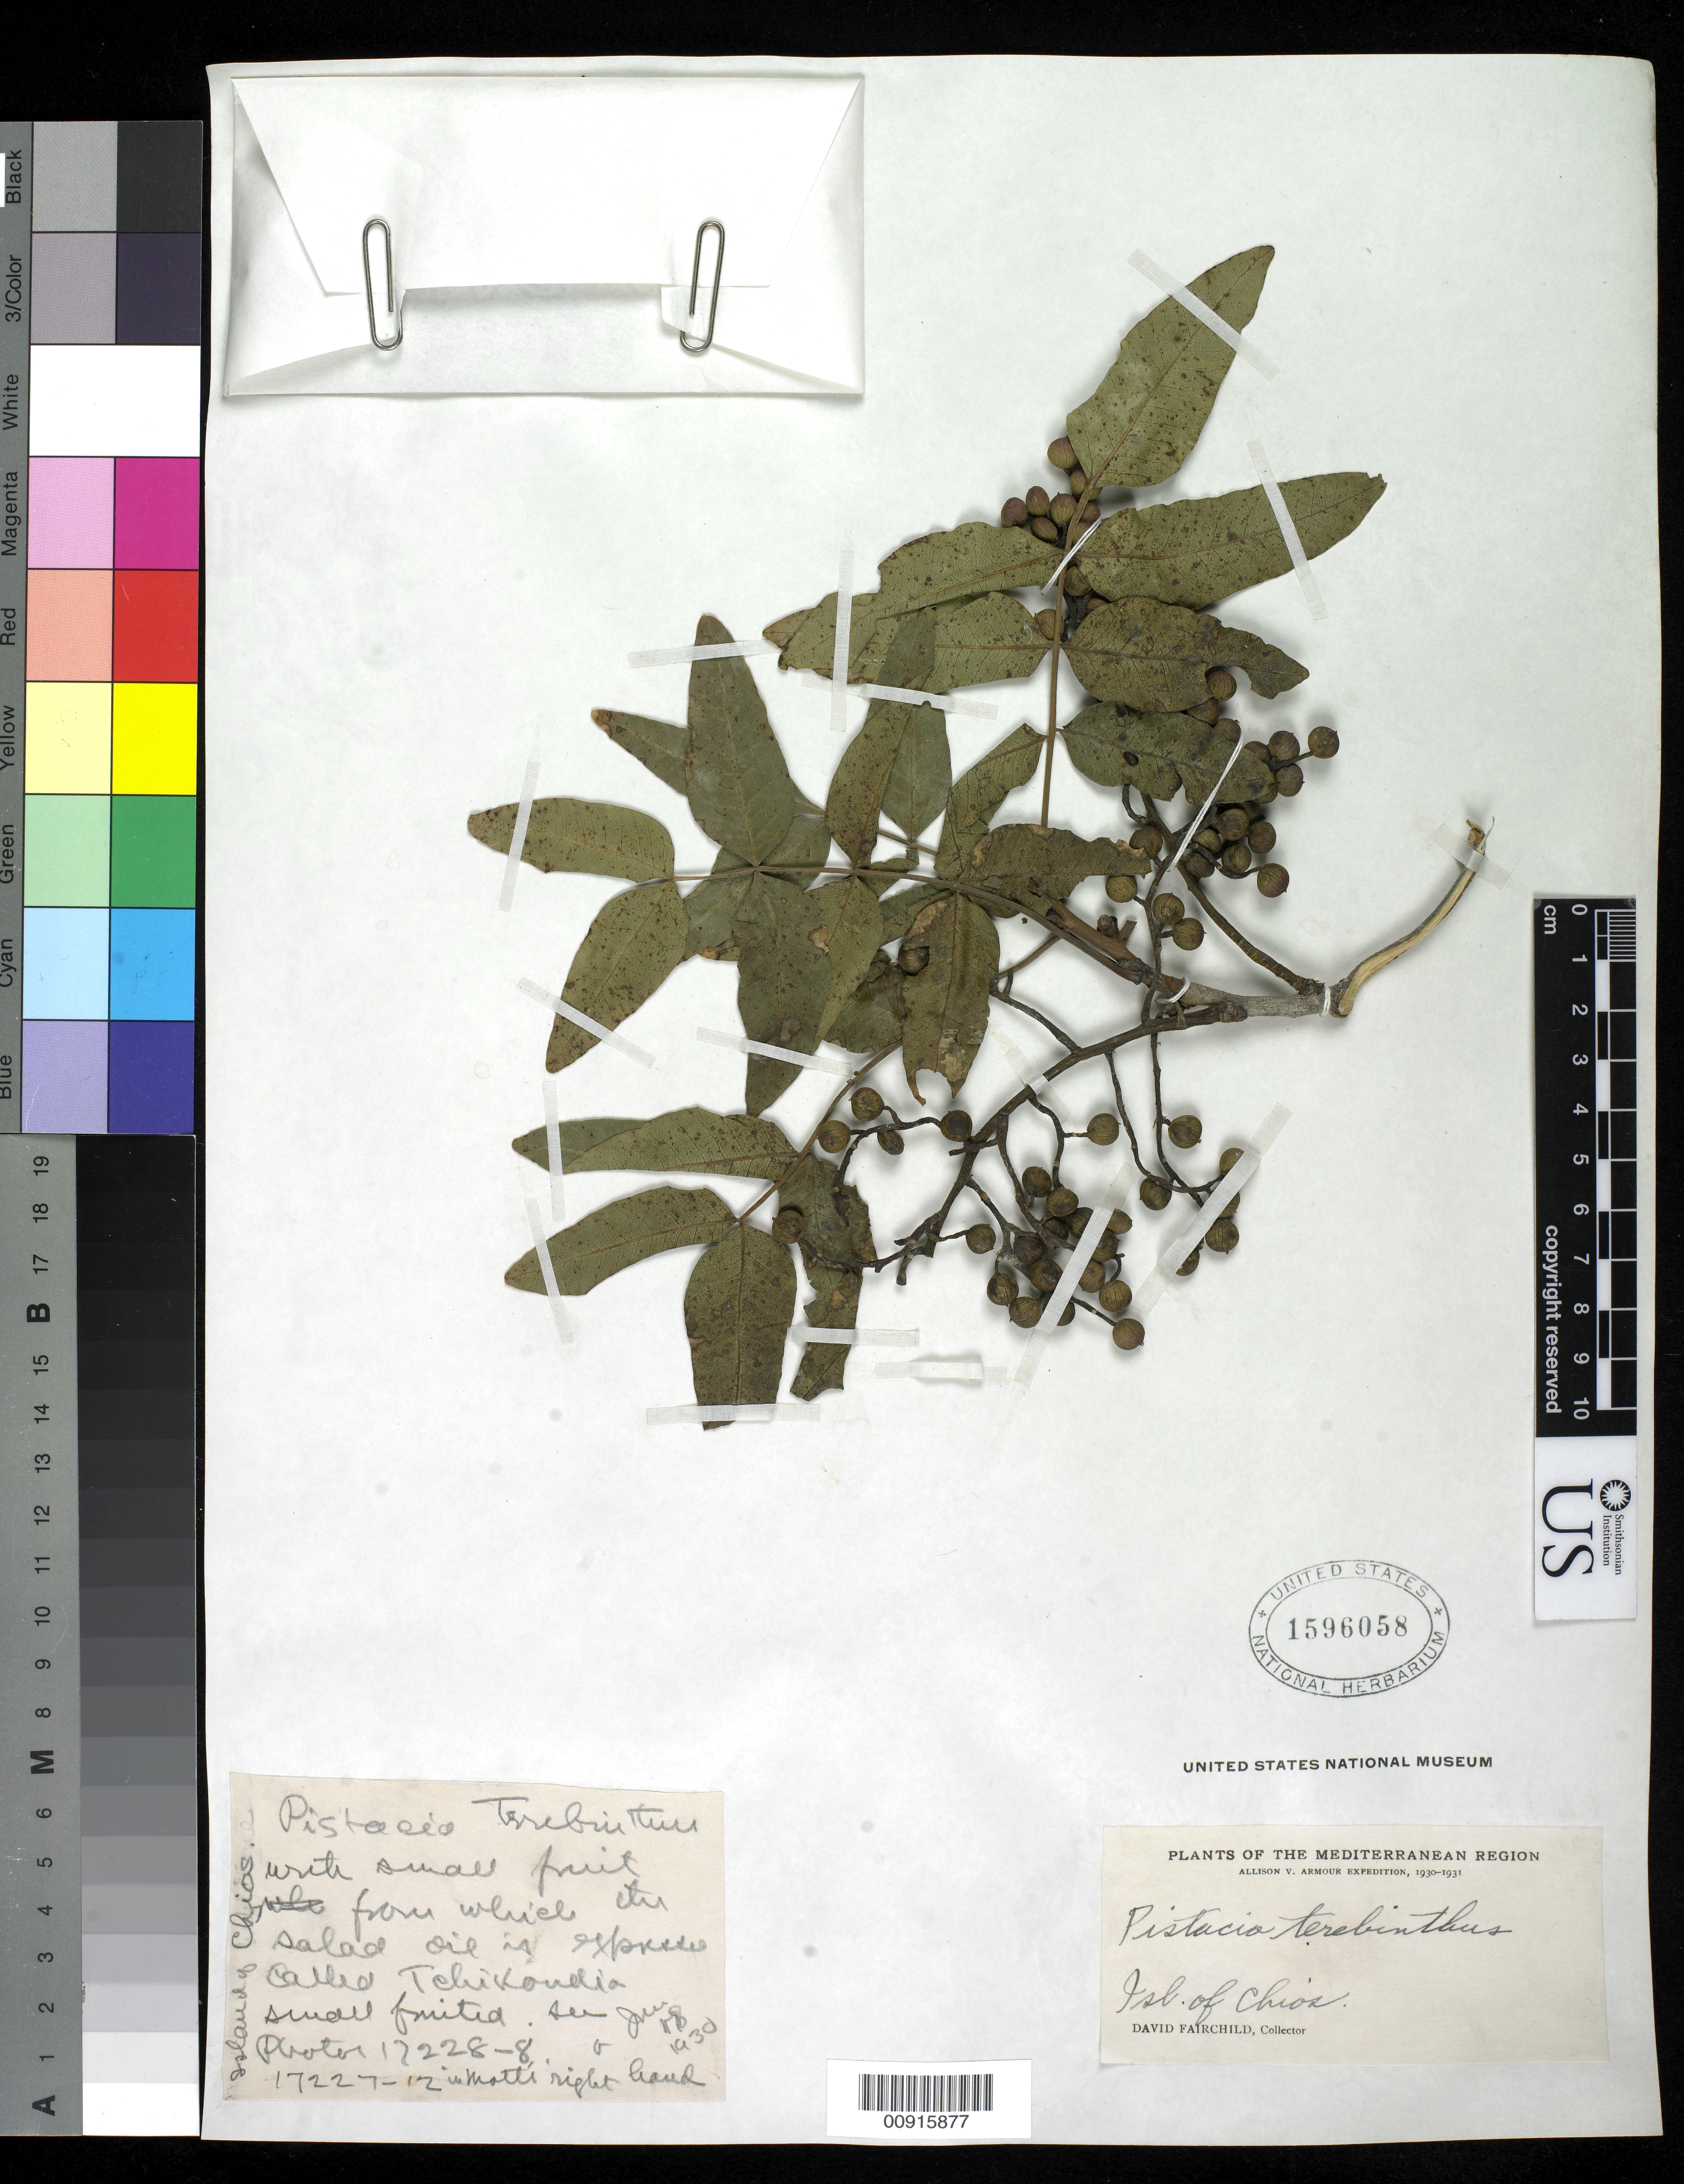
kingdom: Plantae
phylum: Tracheophyta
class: Magnoliopsida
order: Sapindales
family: Anacardiaceae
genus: Pistacia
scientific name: Pistacia vera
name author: L.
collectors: D. Fairchild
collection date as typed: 18 Jun 1930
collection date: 1930-06-18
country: Greece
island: Chios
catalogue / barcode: US 1596058